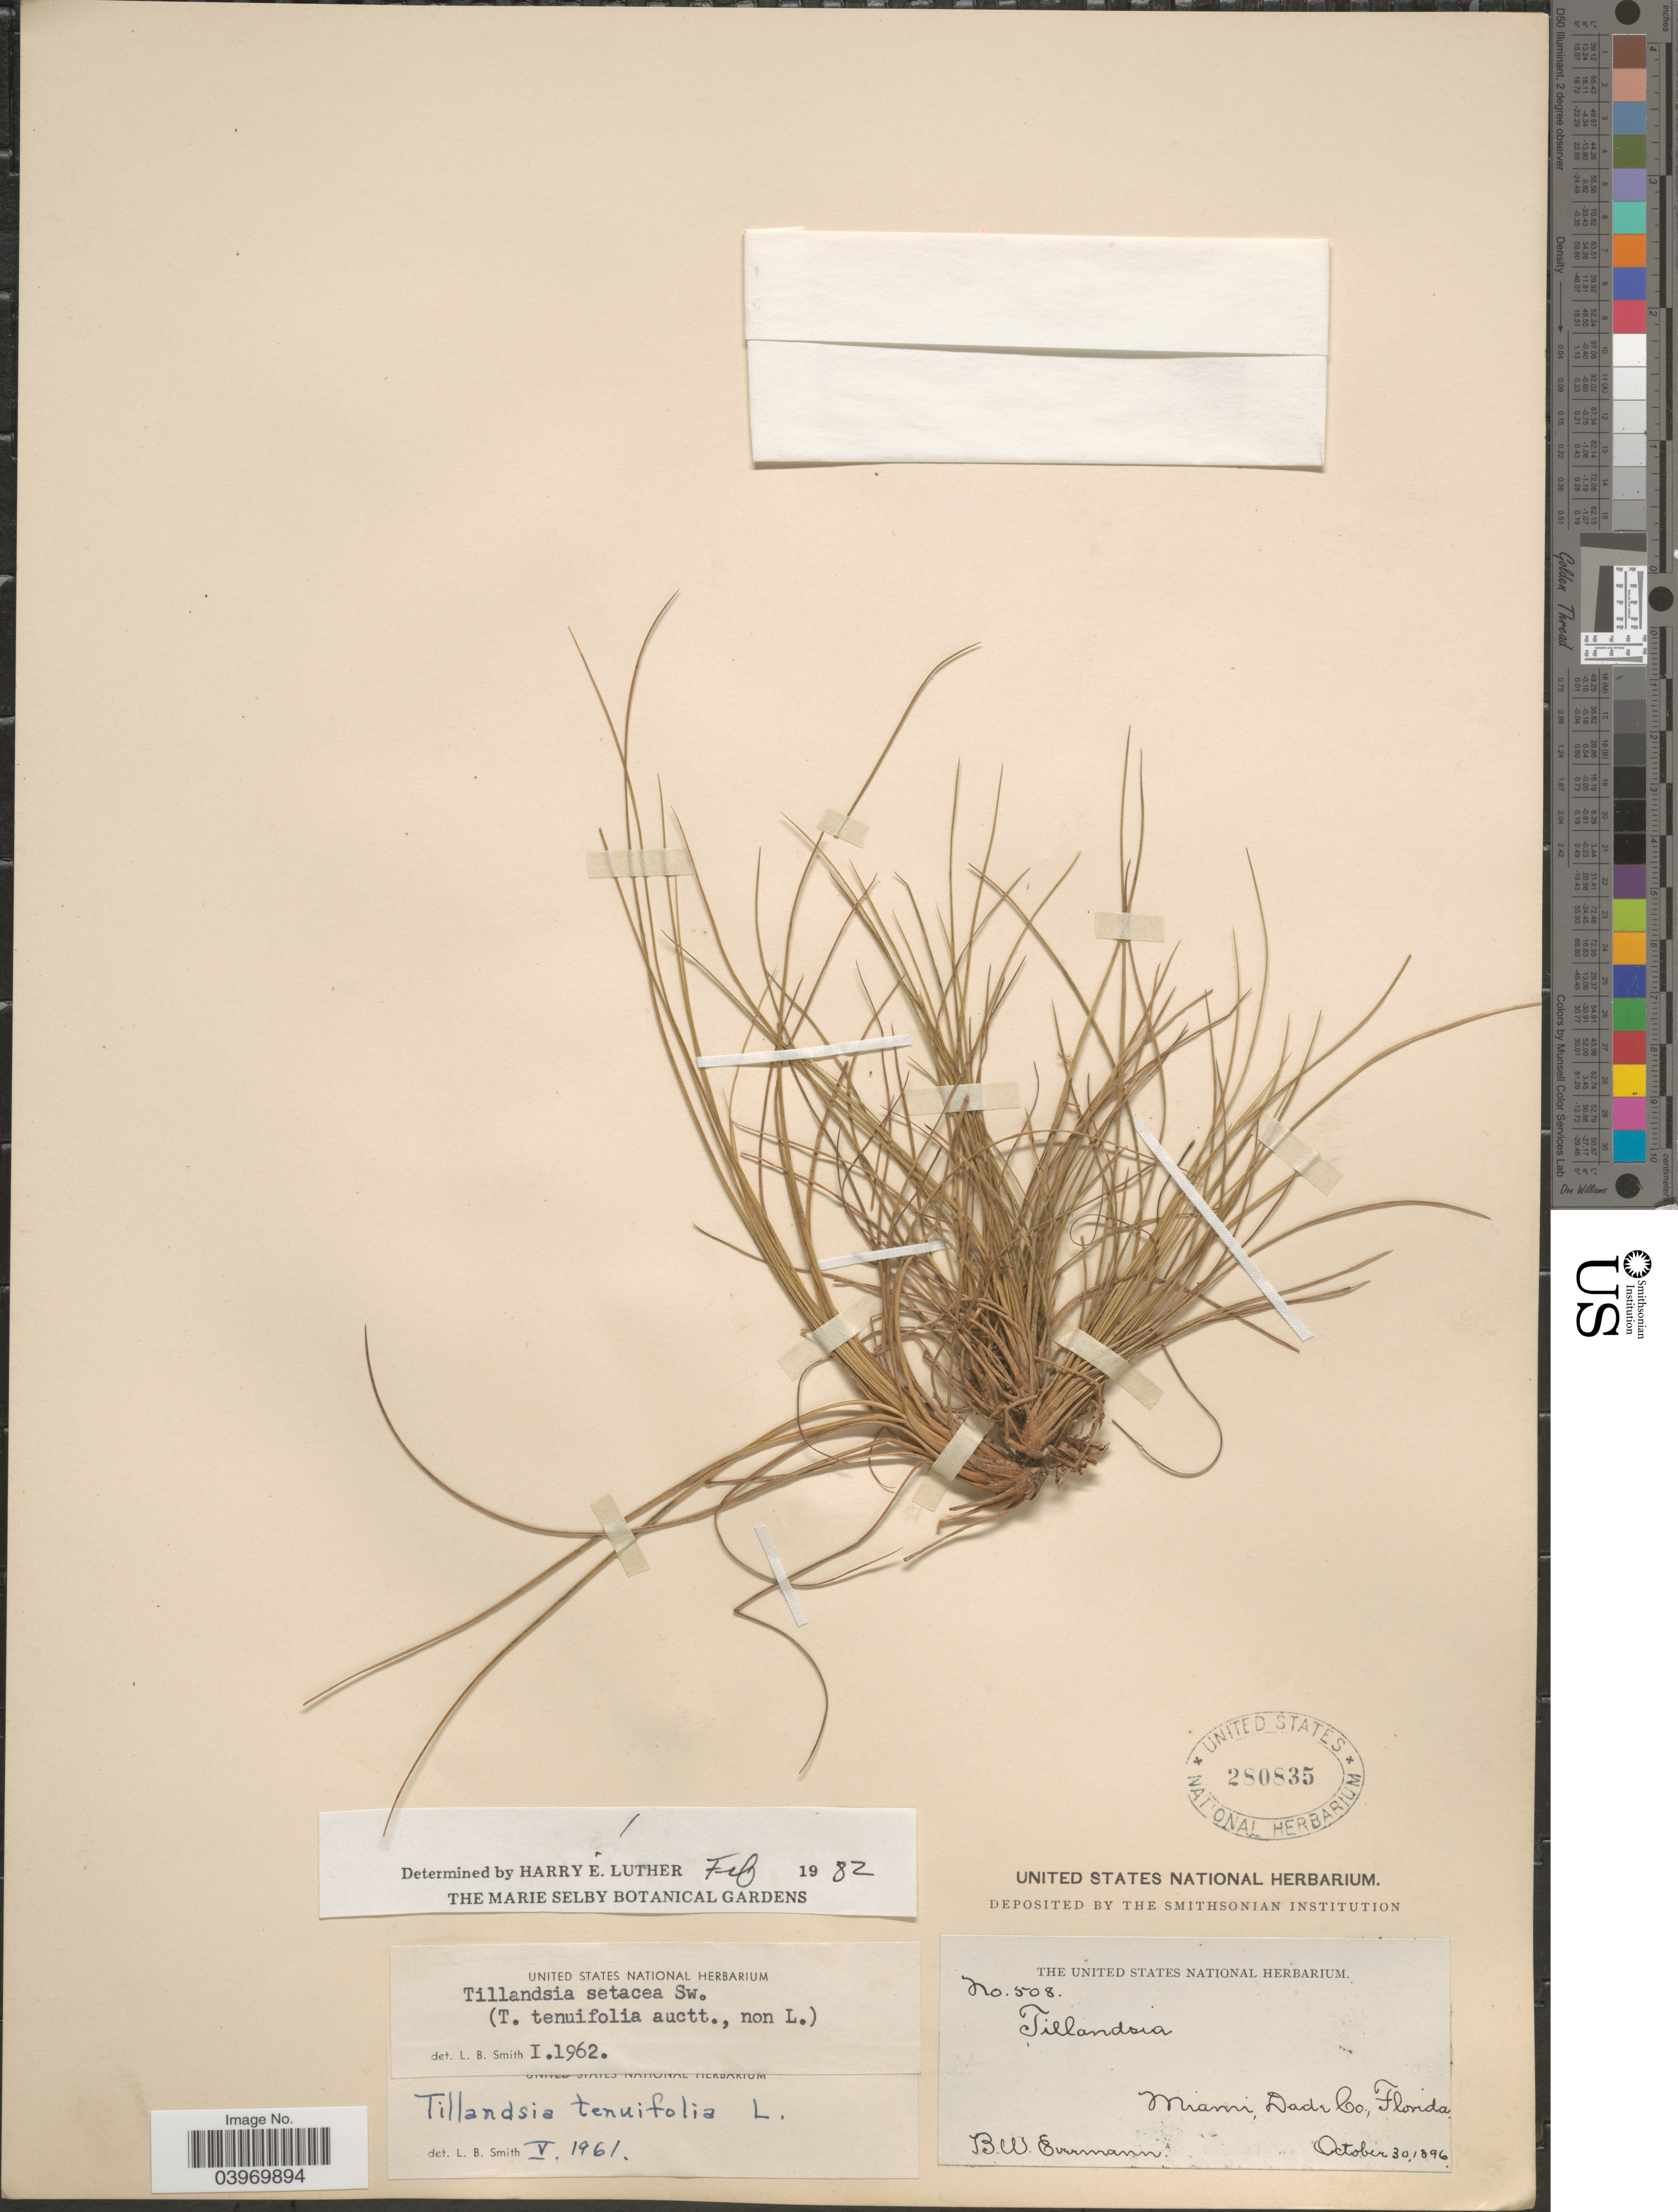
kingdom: Plantae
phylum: Tracheophyta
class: Liliopsida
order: Poales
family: Bromeliaceae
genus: Tillandsia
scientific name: Tillandsia setacea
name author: Sw.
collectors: B. W. Evermann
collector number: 508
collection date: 1896-10-30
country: United States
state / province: Florida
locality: Miami, Dade Co.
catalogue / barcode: US 280835